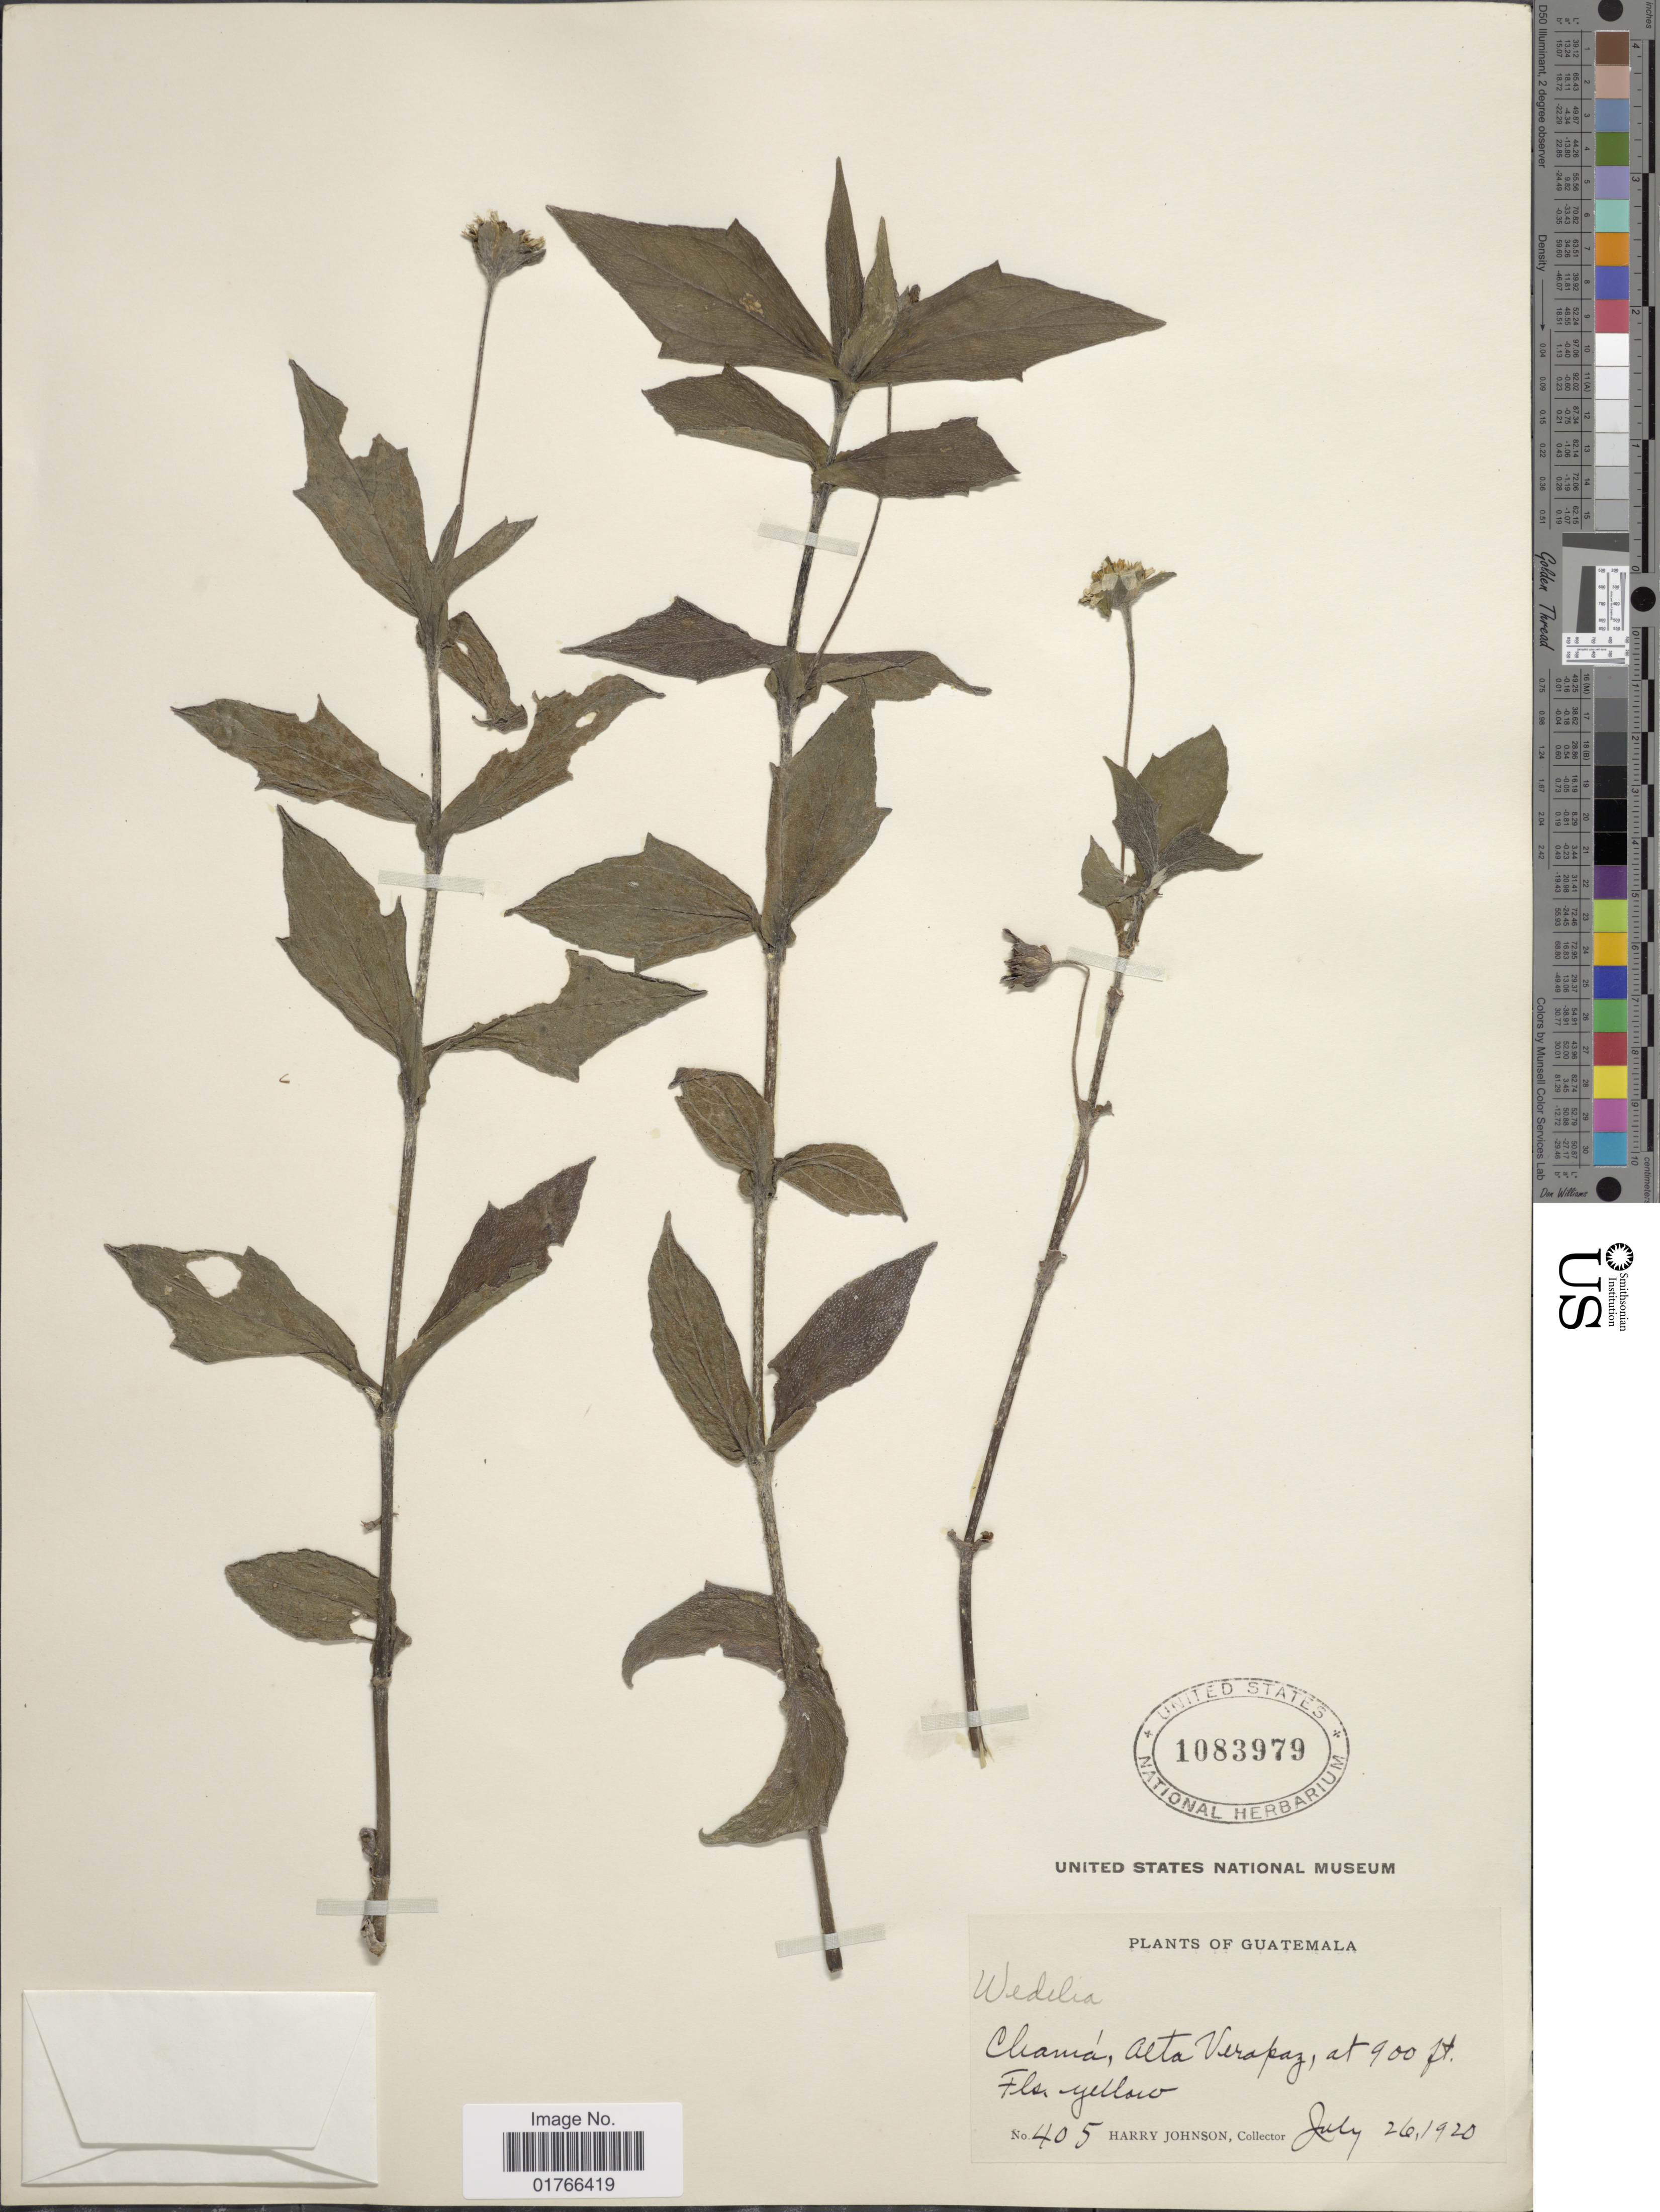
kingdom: Plantae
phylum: Tracheophyta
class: Magnoliopsida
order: Asterales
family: Asteraceae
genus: Sphagneticola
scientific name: Sphagneticola trilobata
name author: (L.) Pruski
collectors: H. Johnson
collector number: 405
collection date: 1920-07-26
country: Guatemala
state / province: Alta Verapaz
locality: Chama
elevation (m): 274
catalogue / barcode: US 1083979